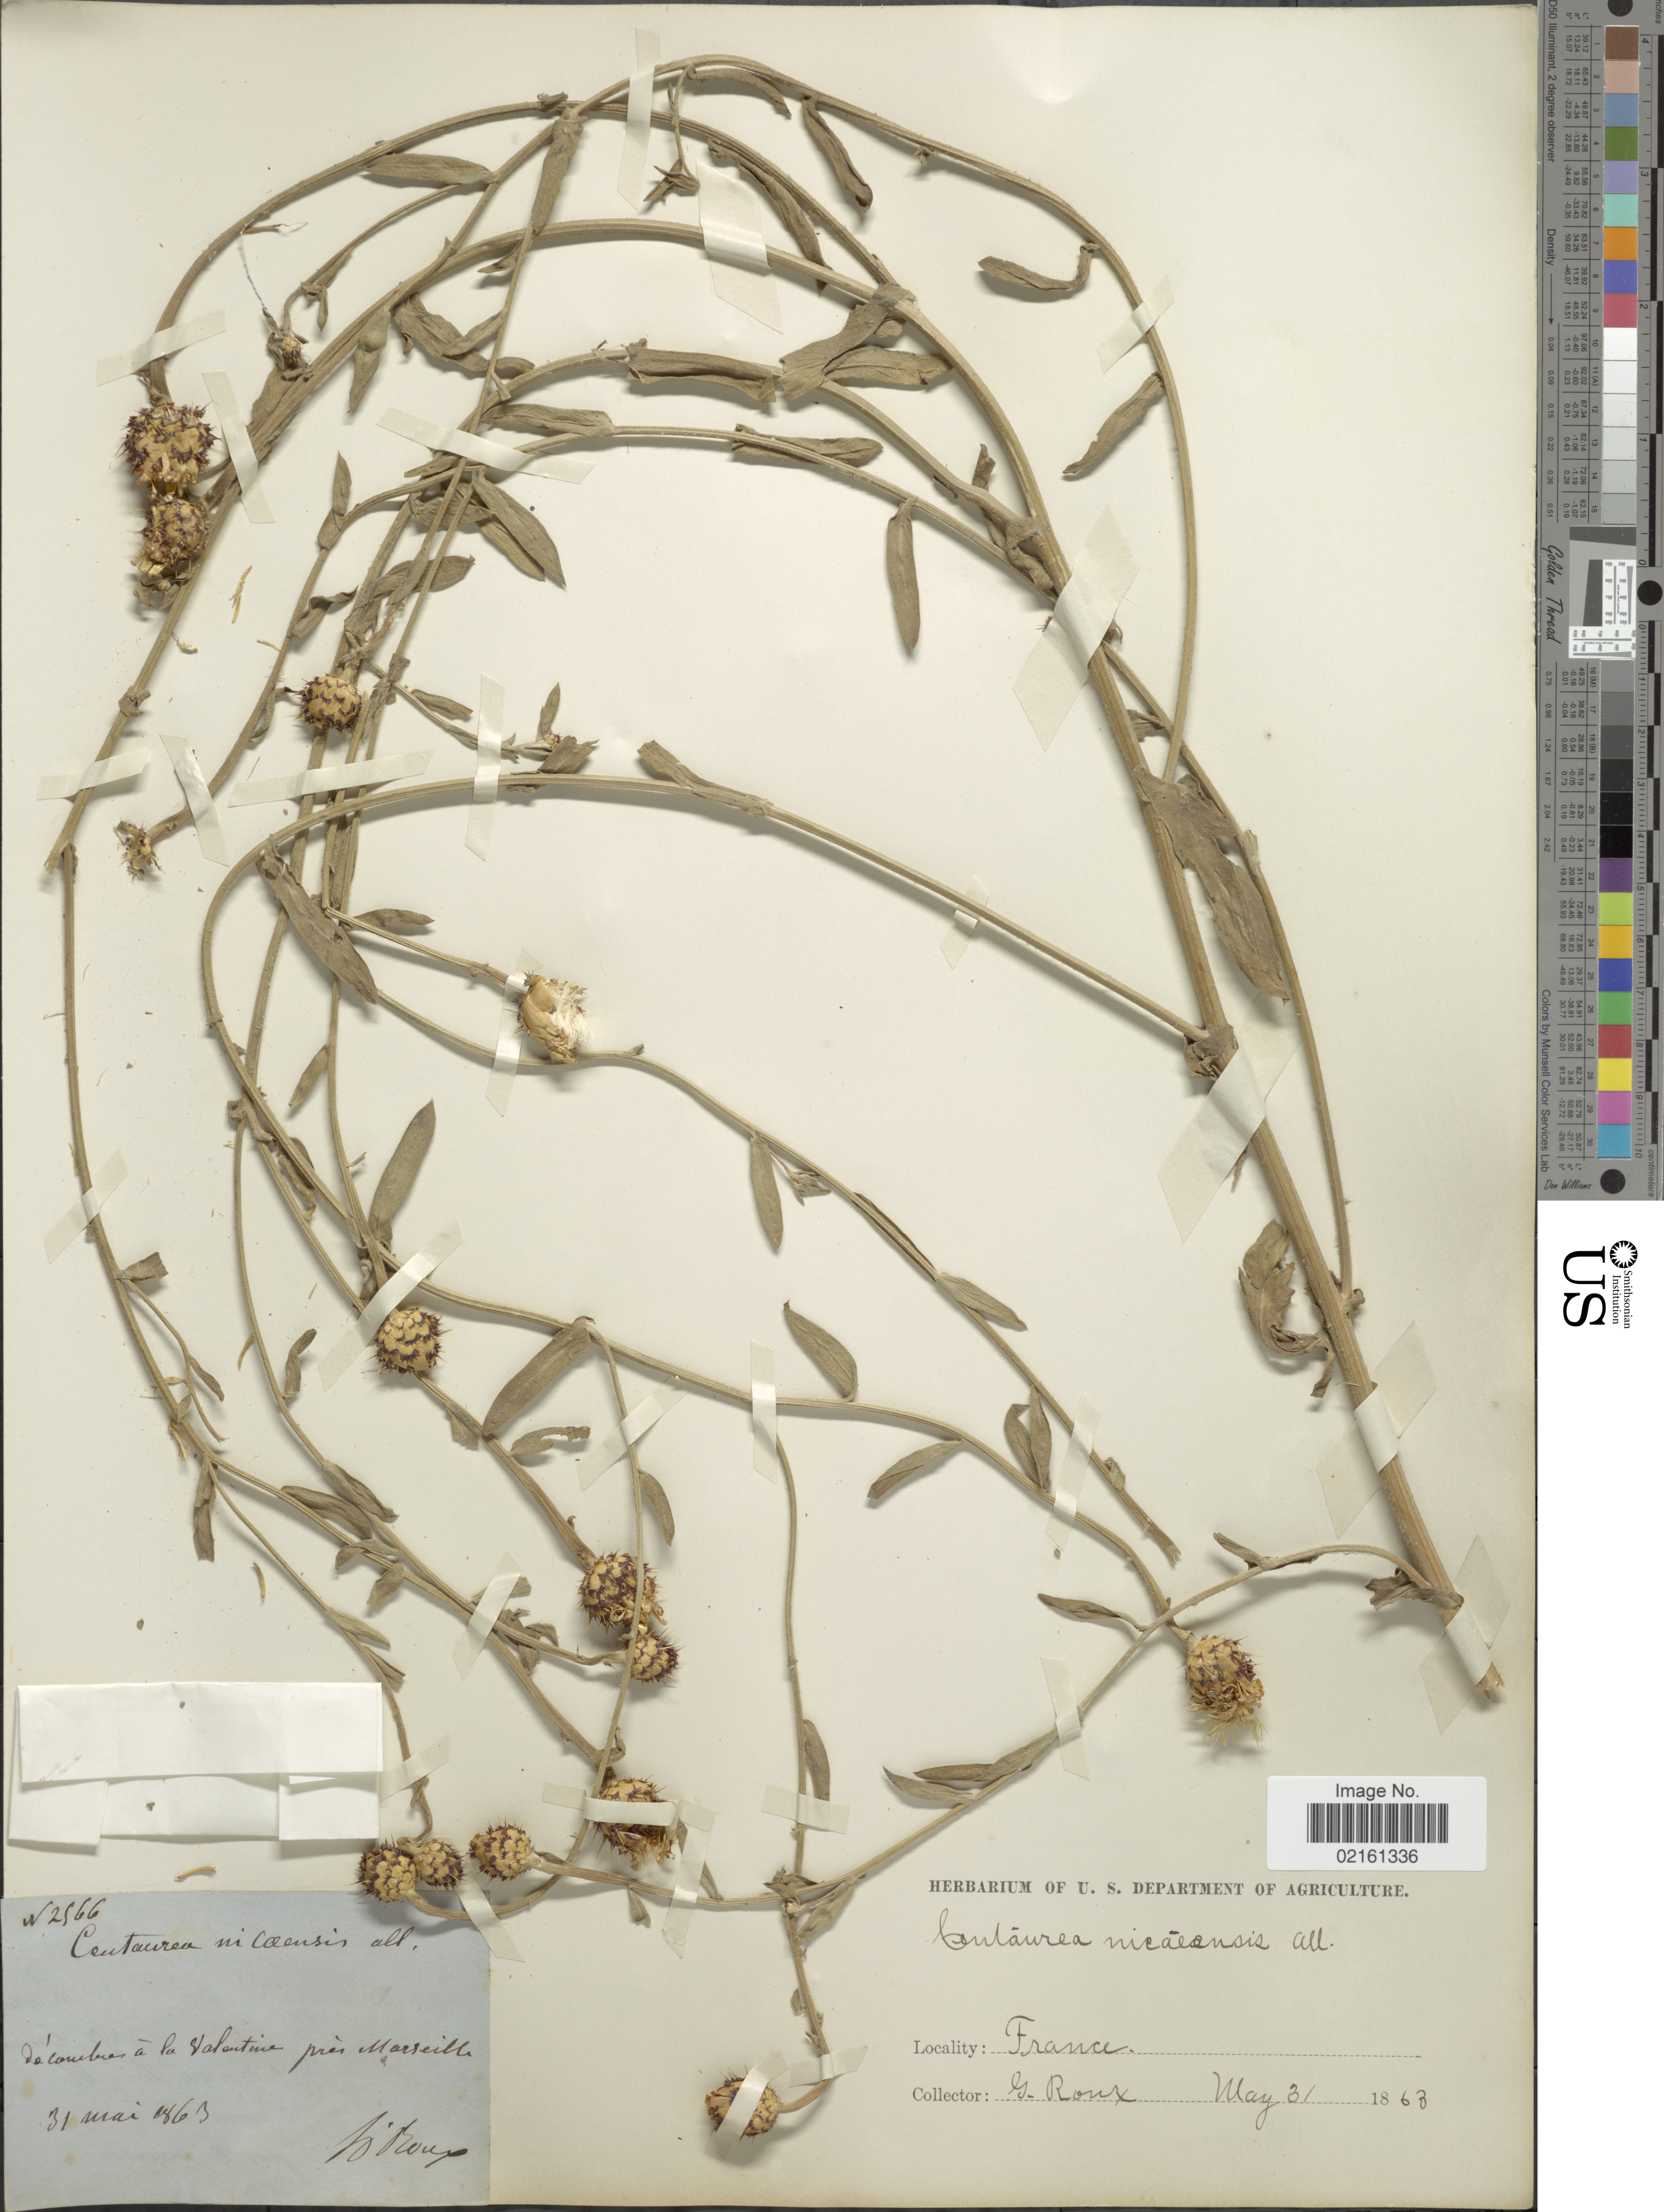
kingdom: Plantae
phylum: Tracheophyta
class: Magnoliopsida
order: Asterales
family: Asteraceae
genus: Centaurea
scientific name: Centaurea sicula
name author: L.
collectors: N. Roux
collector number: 2566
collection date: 1863-05-31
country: France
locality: Valentine pres Marseille [interpreted]